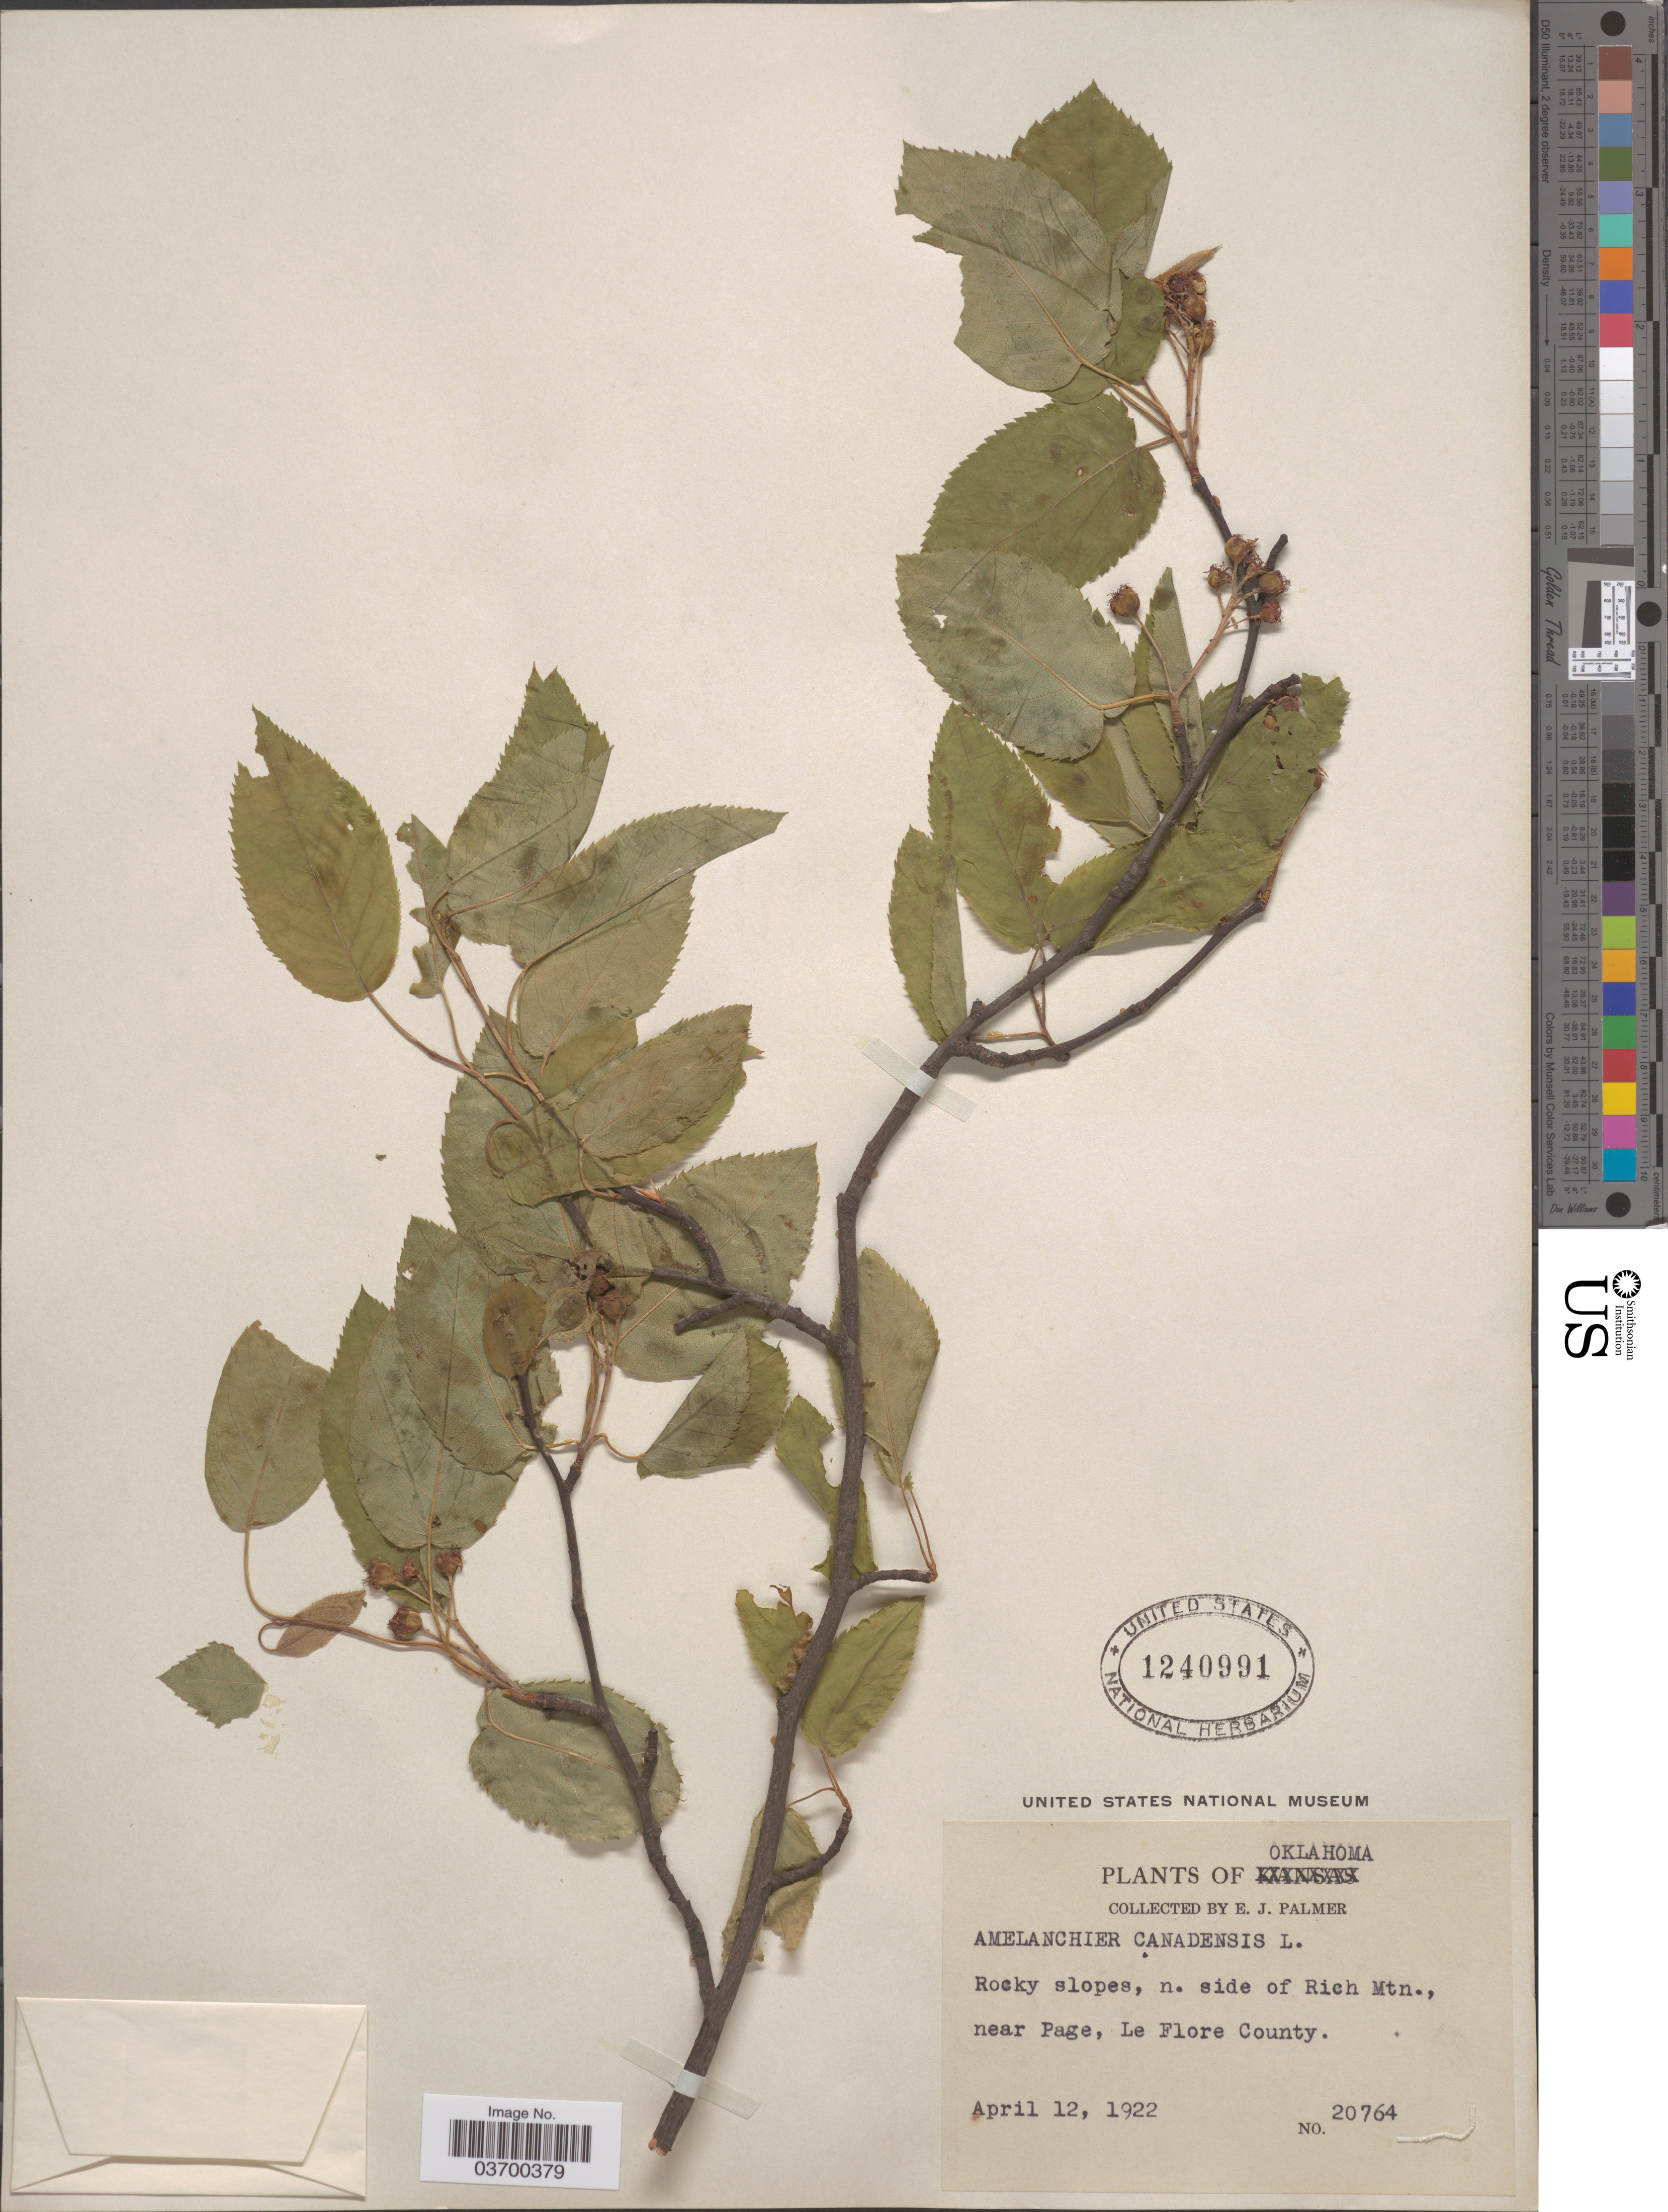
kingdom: Plantae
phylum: Tracheophyta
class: Magnoliopsida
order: Rosales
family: Rosaceae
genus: Amelanchier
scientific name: Amelanchier canadensis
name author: (L.) Medic.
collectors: E. J. Palmer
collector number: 20764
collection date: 1922-04-12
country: United States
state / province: Oklahoma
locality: N. side of Rich Mtn., near Page, Le Flore County.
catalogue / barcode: US 1240991